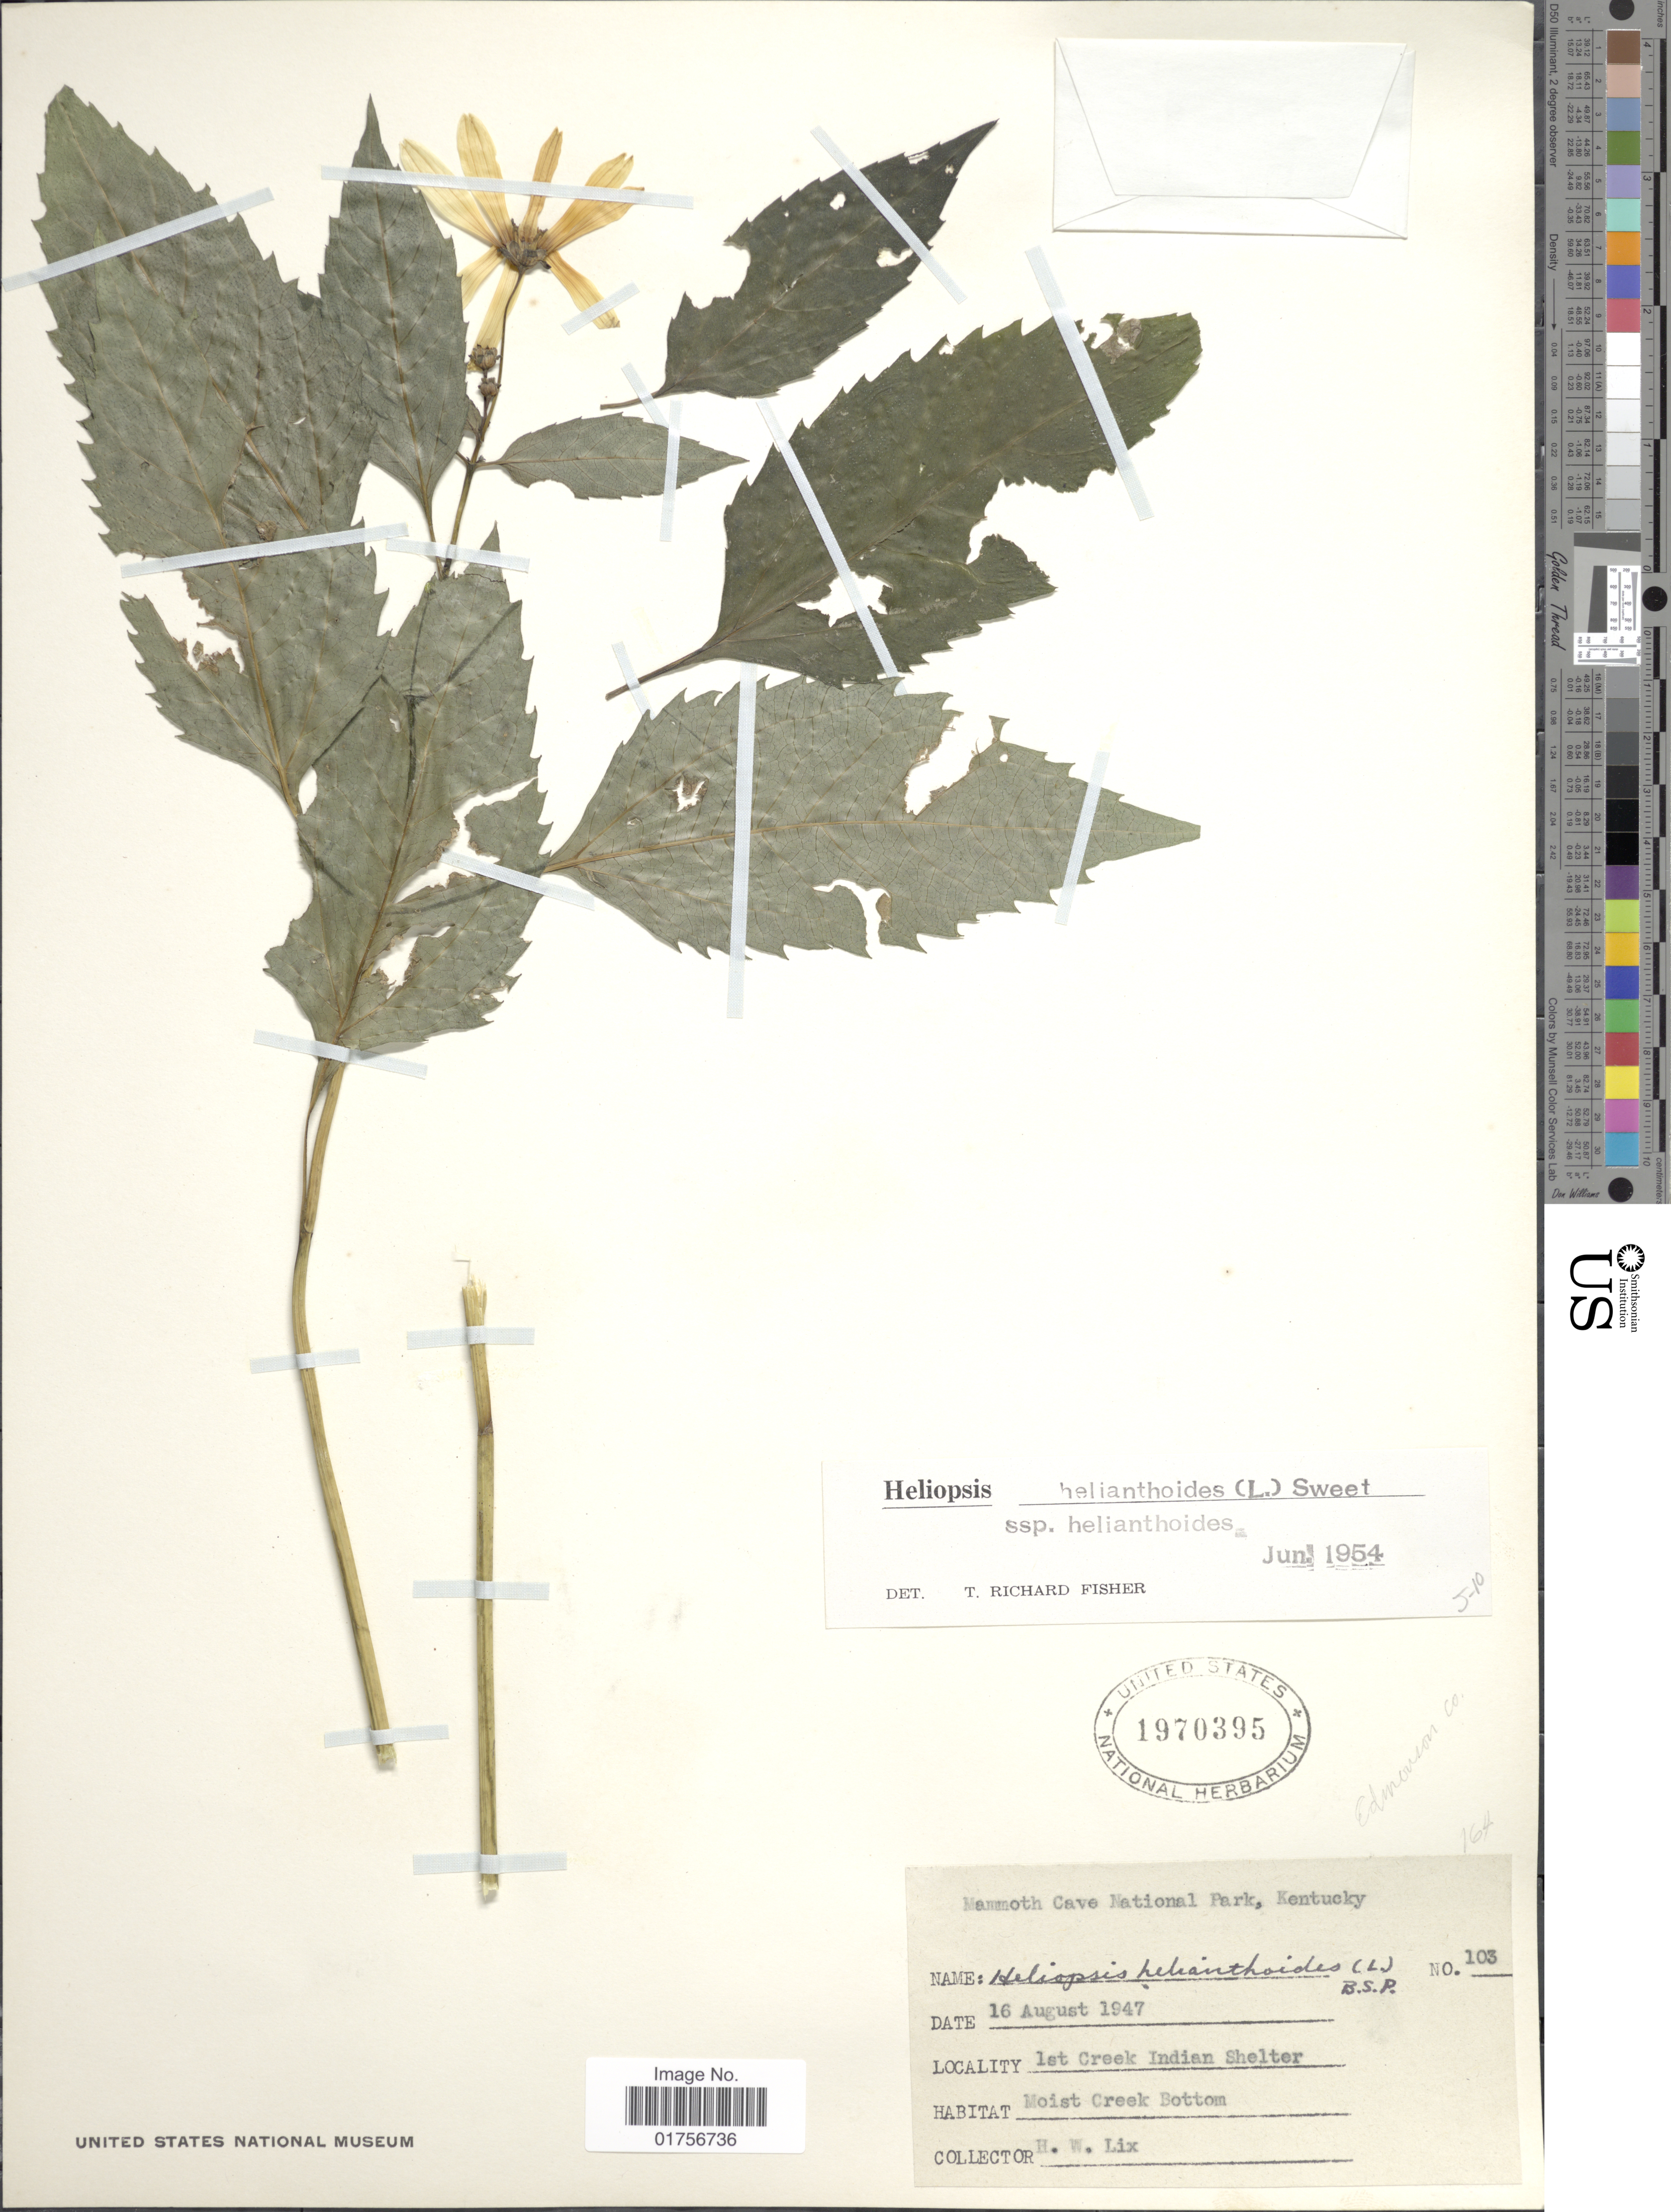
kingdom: Plantae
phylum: Tracheophyta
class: Magnoliopsida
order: Asterales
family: Asteraceae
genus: Heliopsis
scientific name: Heliopsis helianthoides subsp. helianthoides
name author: (L.) Sweet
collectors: H. W. Lix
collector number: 103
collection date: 1947-08-16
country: United States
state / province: Kentucky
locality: Mammoth Cave national Park, Kentucky, 1st Creek Indian Shelter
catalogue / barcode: US 1970395